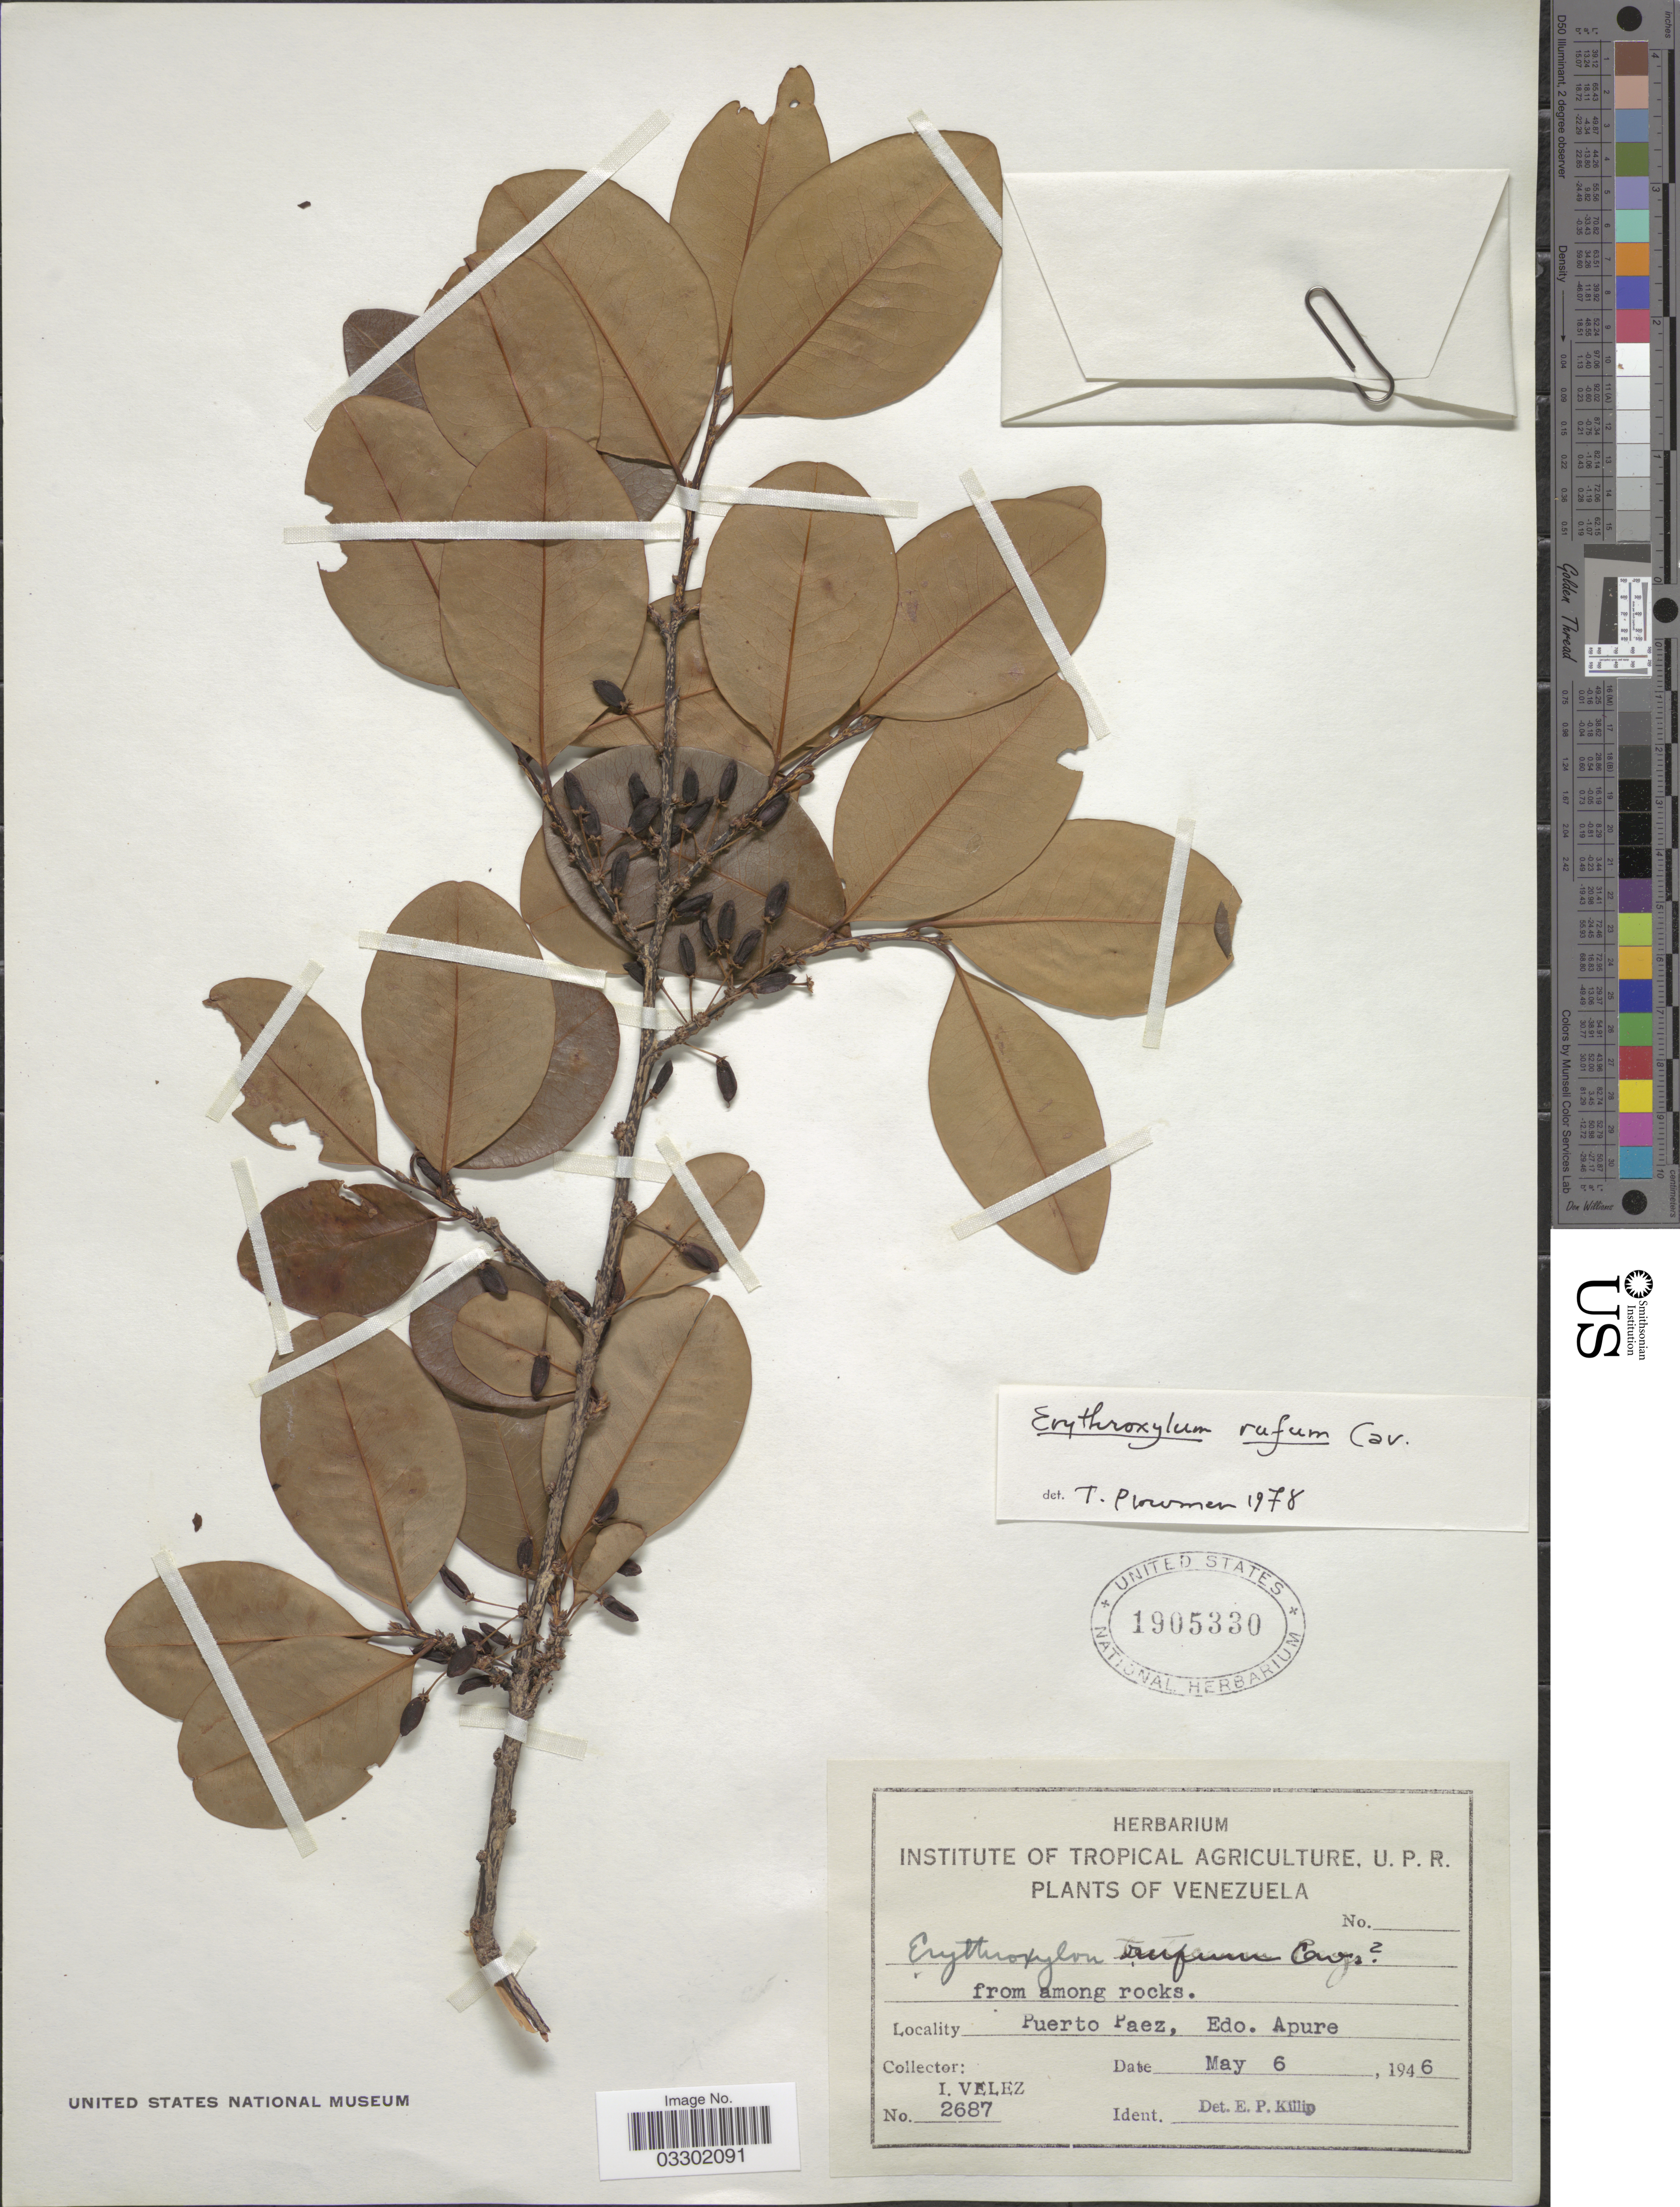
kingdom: Plantae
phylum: Tracheophyta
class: Magnoliopsida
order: Malpighiales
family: Erythroxylaceae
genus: Erythroxylum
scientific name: Erythroxylum rufum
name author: Cav.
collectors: I. Velez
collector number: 2687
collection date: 1946-05-06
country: Venezuela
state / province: Apure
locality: Puerto Paez.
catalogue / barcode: US 1905330